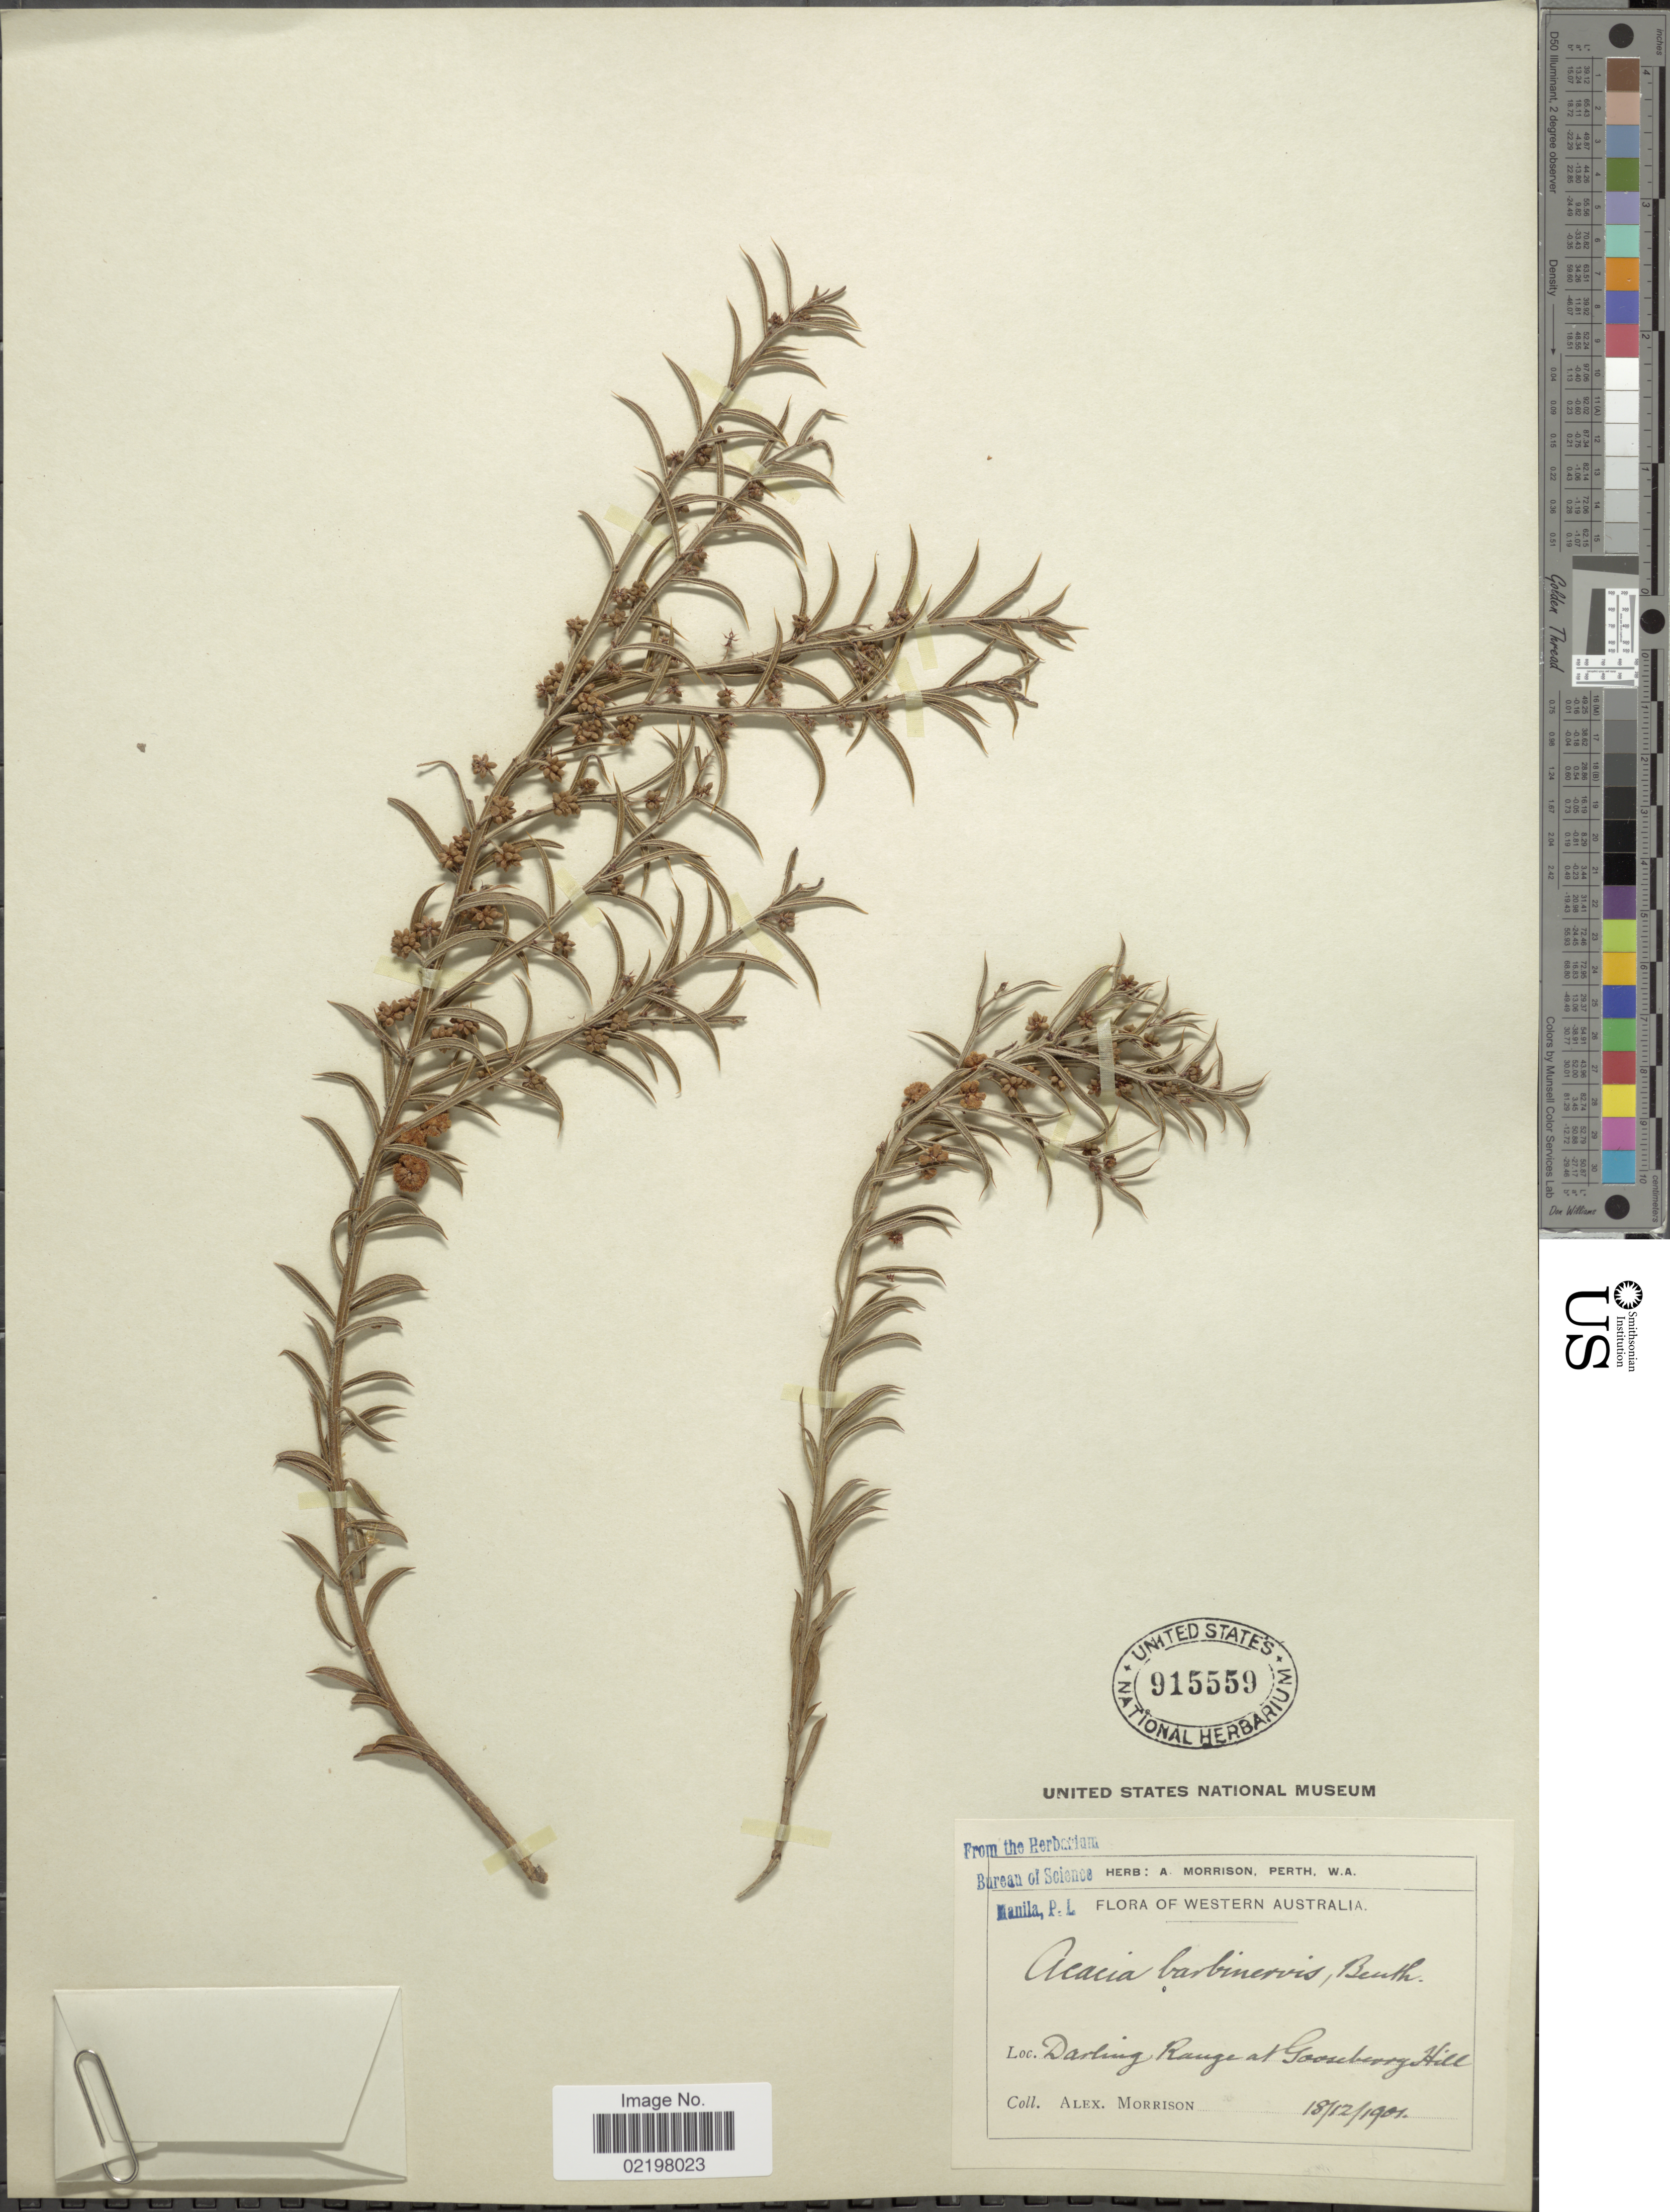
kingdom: Plantae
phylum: Tracheophyta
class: Magnoliopsida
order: Fabales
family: Fabaceae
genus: Acacia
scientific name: Acacia barbinervis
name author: Benth.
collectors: A. Morrison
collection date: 1901-12-18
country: Australia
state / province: Western Australia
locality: Western Australia, Darling Range at Gooseberry Hill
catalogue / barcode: US 915559